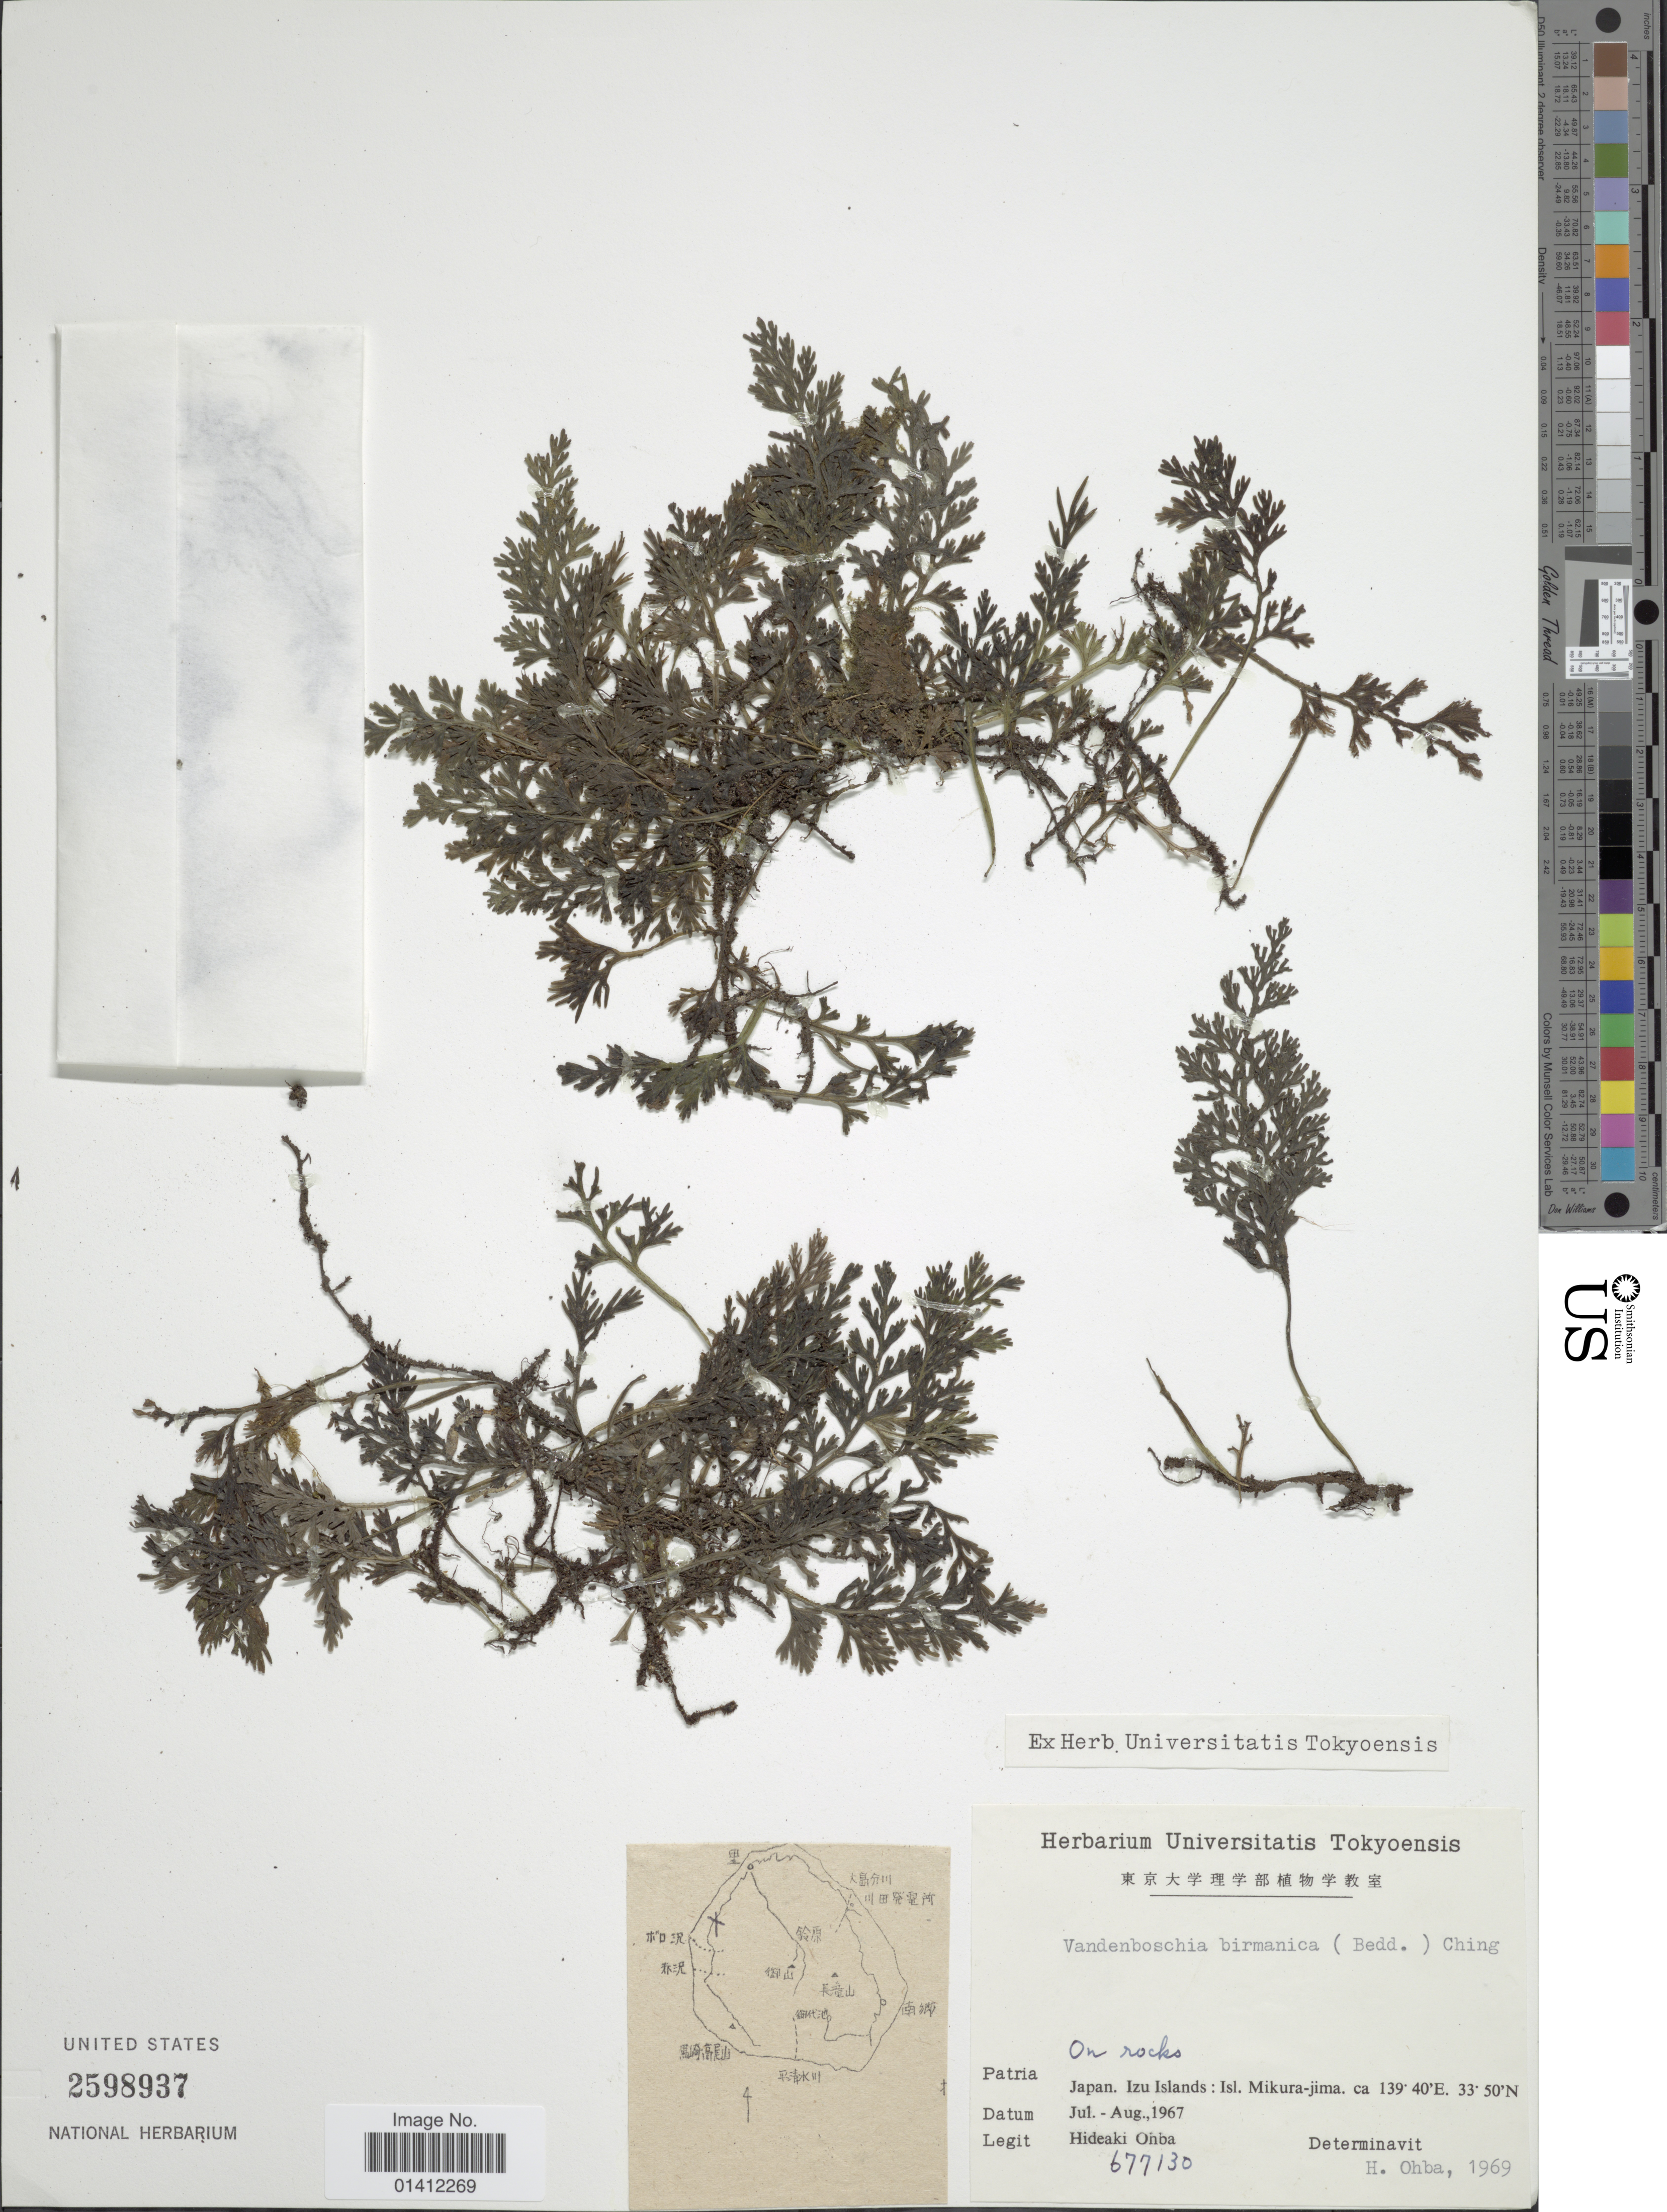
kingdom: Plantae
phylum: Tracheophyta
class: Polypodiopsida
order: Hymenophyllales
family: Hymenophyllaceae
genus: Vandenboschia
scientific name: Vandenboschia birmanica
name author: (Bedd.) Ching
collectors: H. Ohba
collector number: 677130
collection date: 1967-07/1967-08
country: Japan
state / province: Tokyo, Federal City of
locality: On rocks, Japan. Izu Islands: isl. Mikura-Jima.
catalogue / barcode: US 2598937